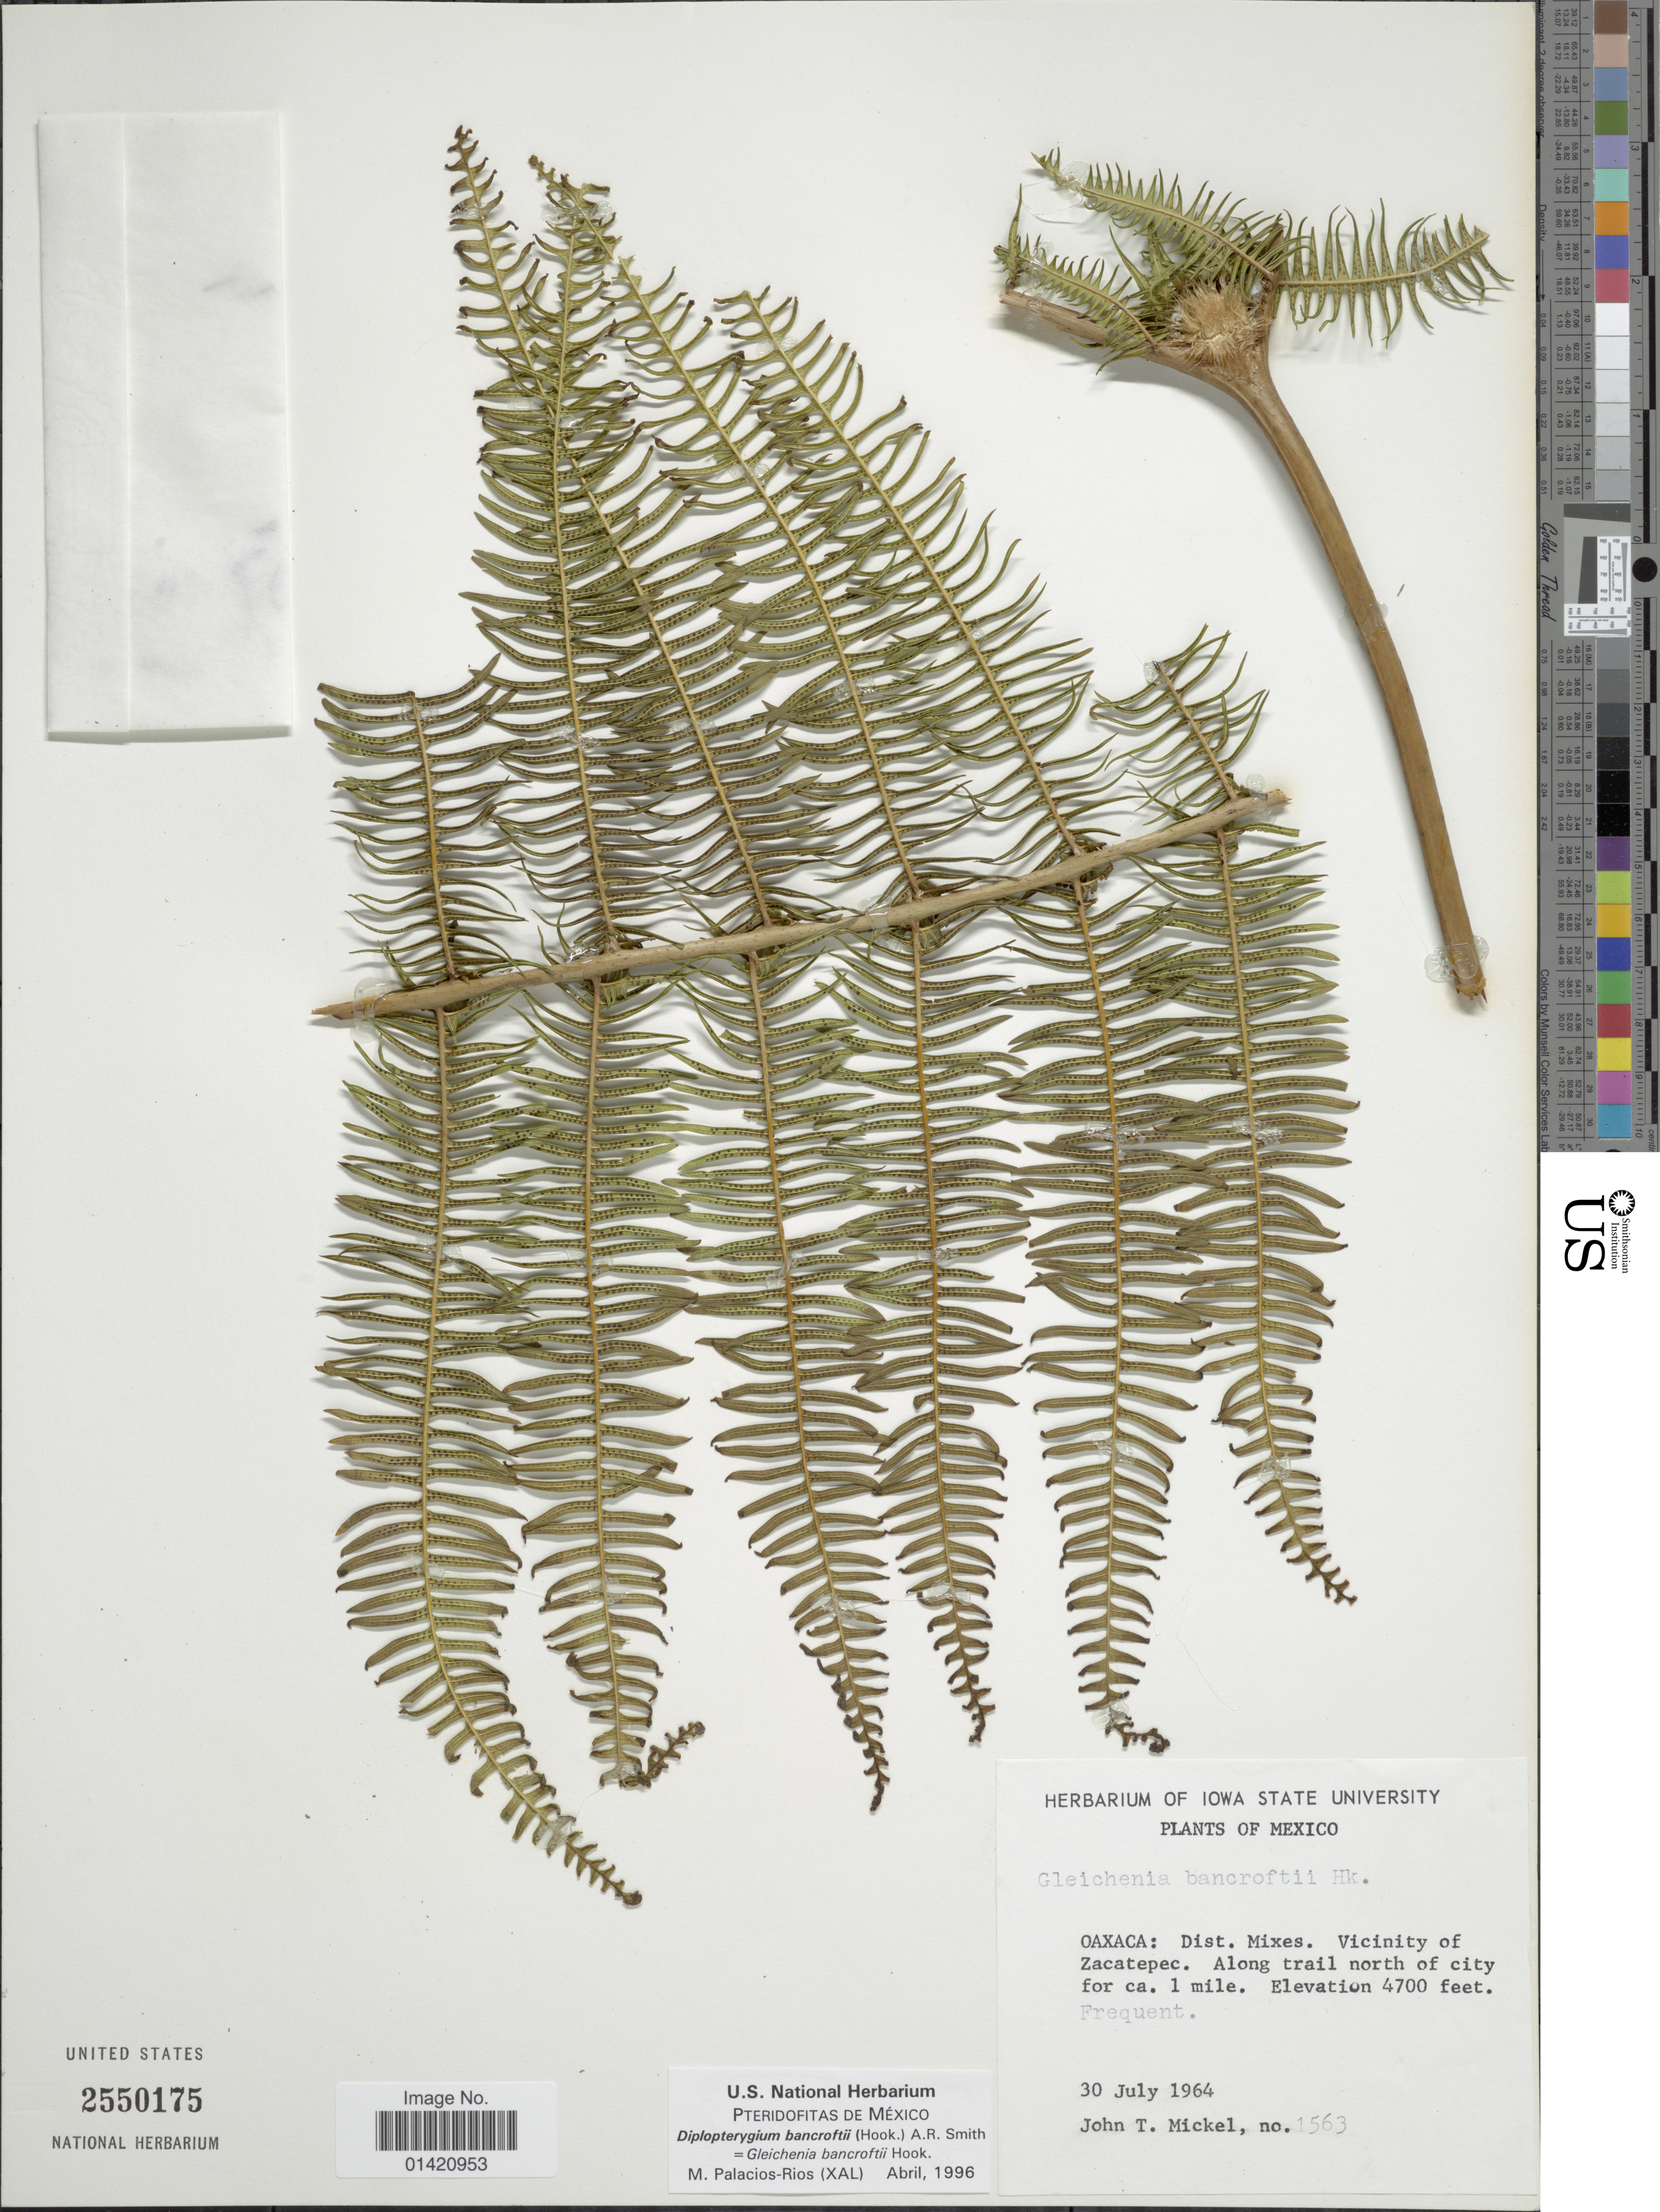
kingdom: Plantae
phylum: Tracheophyta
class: Polypodiopsida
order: Gleicheniales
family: Gleicheniaceae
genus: Diplopterygium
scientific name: Diplopterygium bancroftii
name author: (Hook.) A.R. Sm.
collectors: J. T. Mickel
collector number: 1563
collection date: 1964-07-30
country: Mexico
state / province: Oaxaca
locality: Dist. Mixes. Vicinity of Zacatepec. ALong trail north of city for ca. 1 mile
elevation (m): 1433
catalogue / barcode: US 2550175